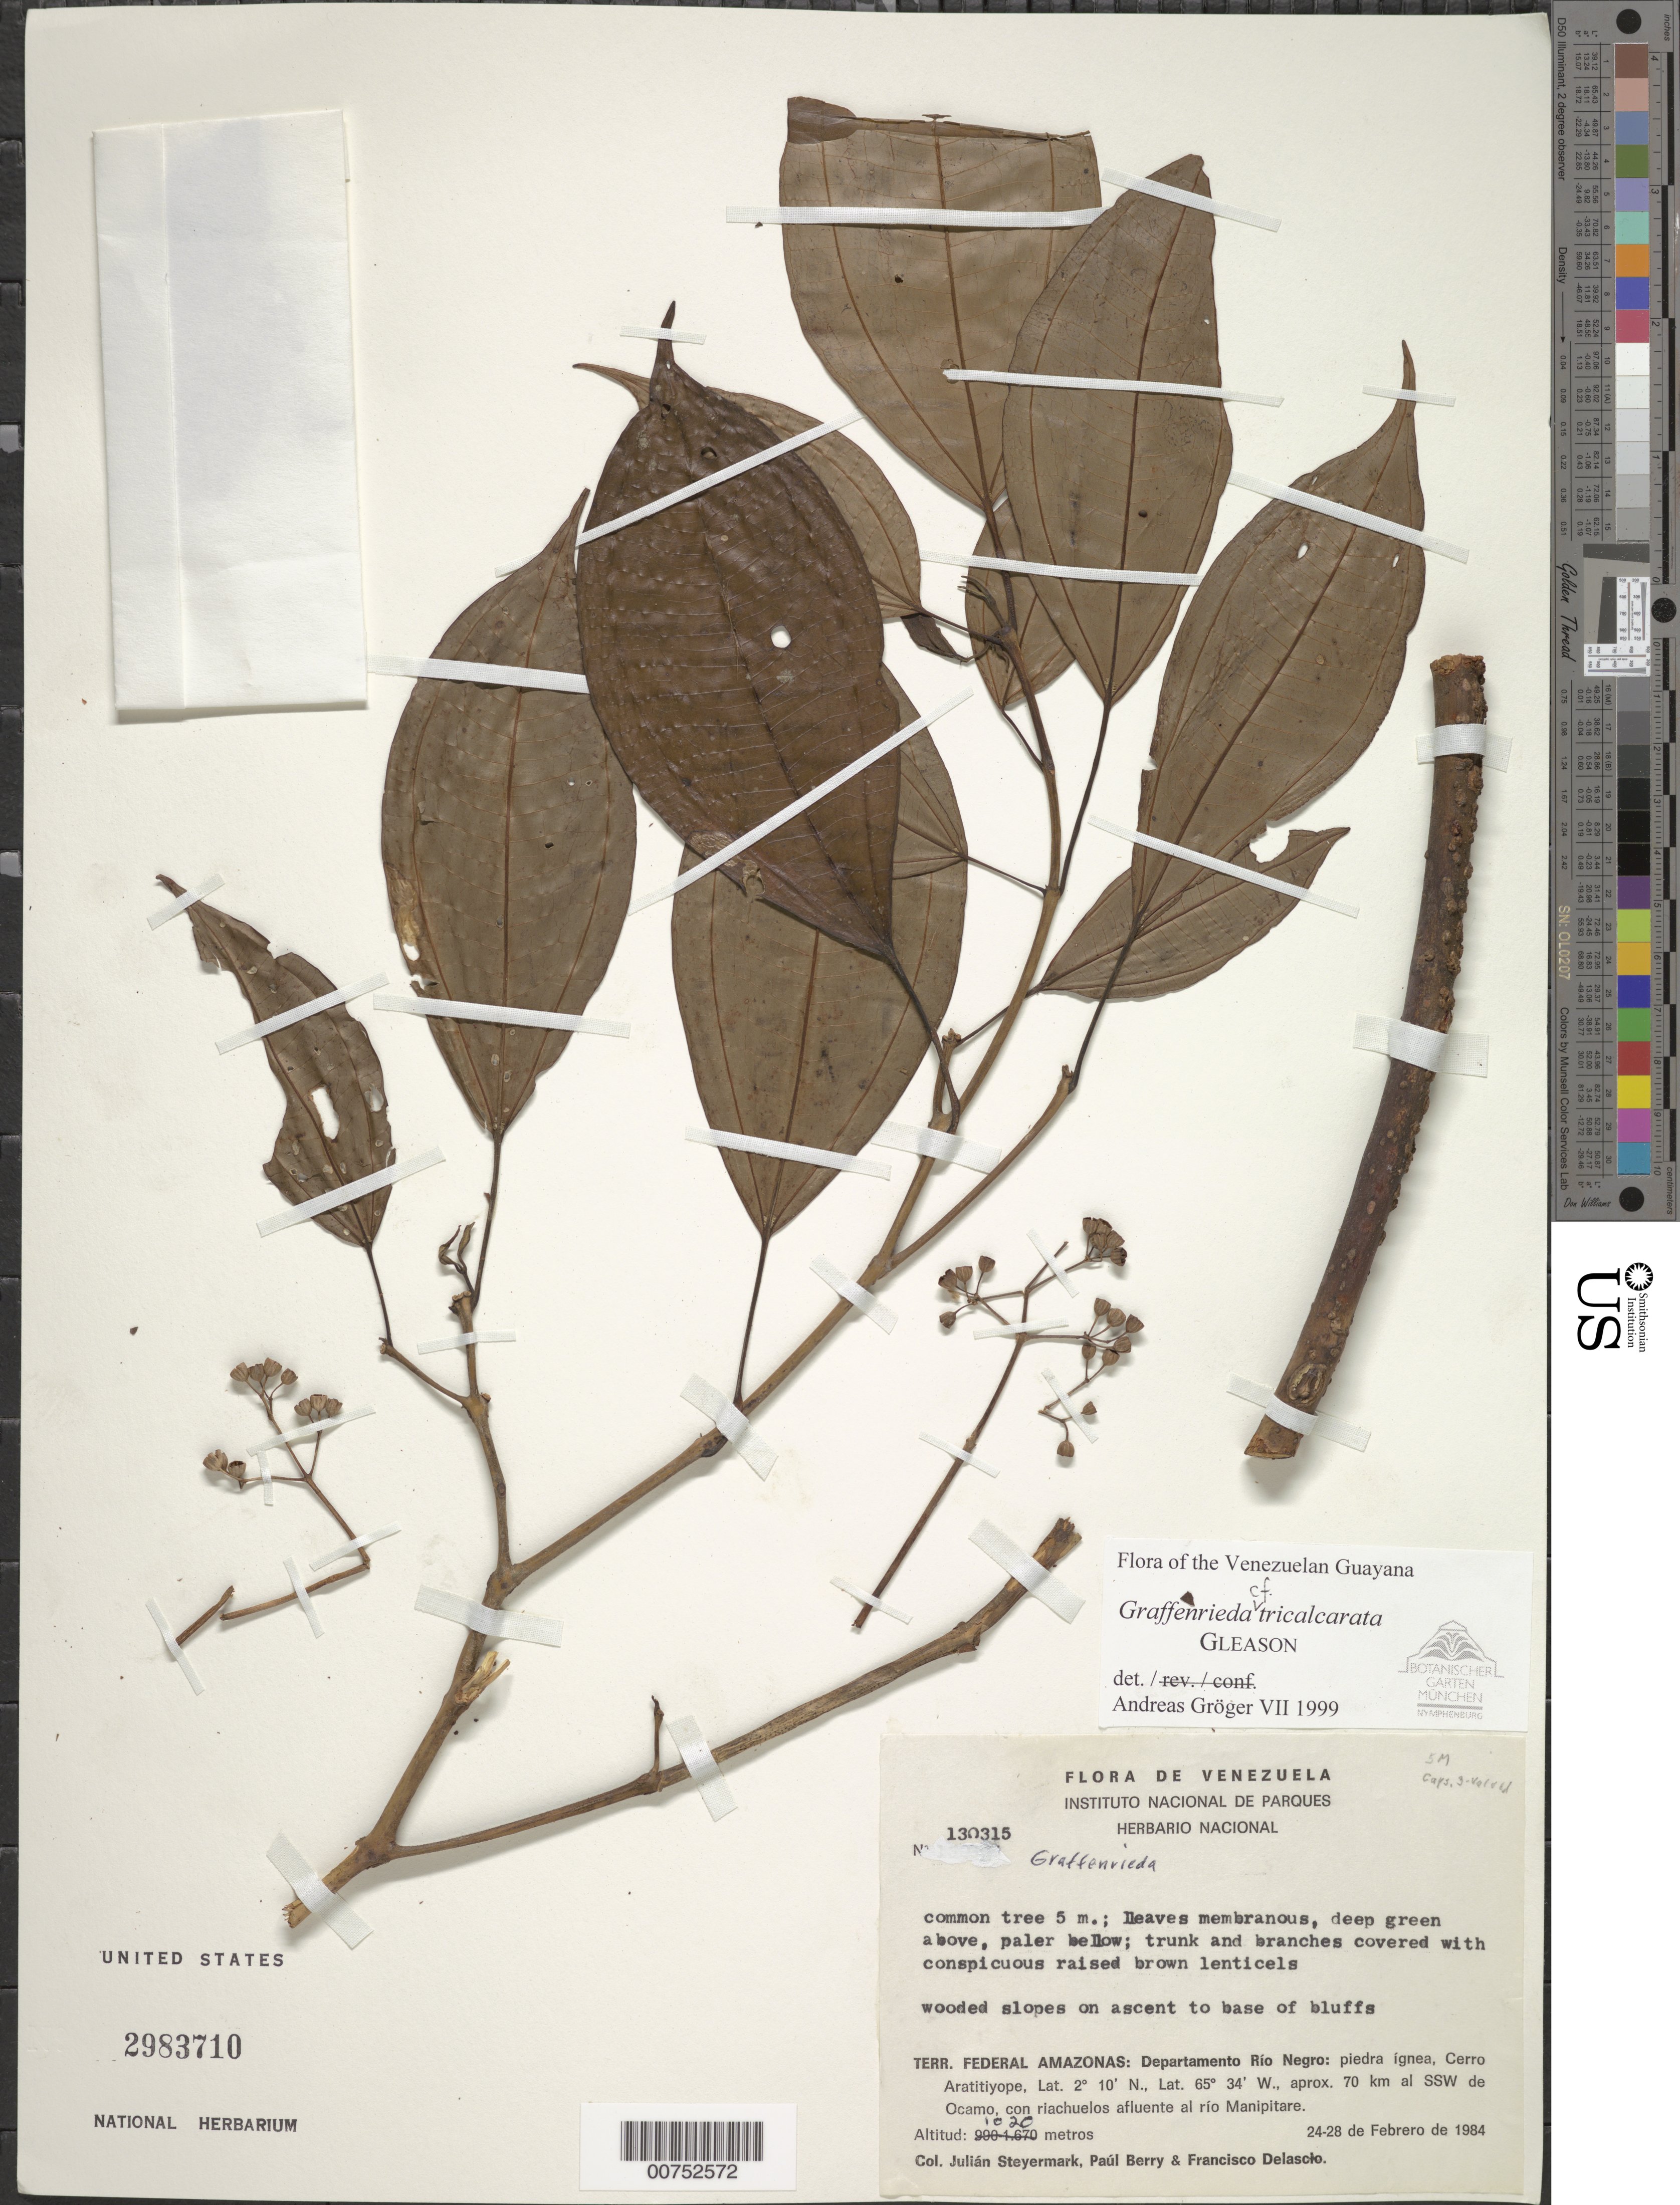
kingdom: Plantae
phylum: Tracheophyta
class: Magnoliopsida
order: Myrtales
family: Melastomataceae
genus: Graffenrieda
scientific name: Graffenrieda tricalcarata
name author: Gleason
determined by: Gröger, A.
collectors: J. Steyermark, P. Berry & F. Delascio C.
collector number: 130315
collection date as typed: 24-Feb-84 to 28-Feb-84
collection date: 1984-02-24/1984-02-28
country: Venezuela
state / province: Amazonas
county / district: Río Negro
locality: Cerro Aratitiyope, approx. 70 km SSW of Ocamo, con riachuelos afluente al Río Manipitare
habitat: Wooded slopes on ascent to base of bluffs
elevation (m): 990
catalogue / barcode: US 2983710